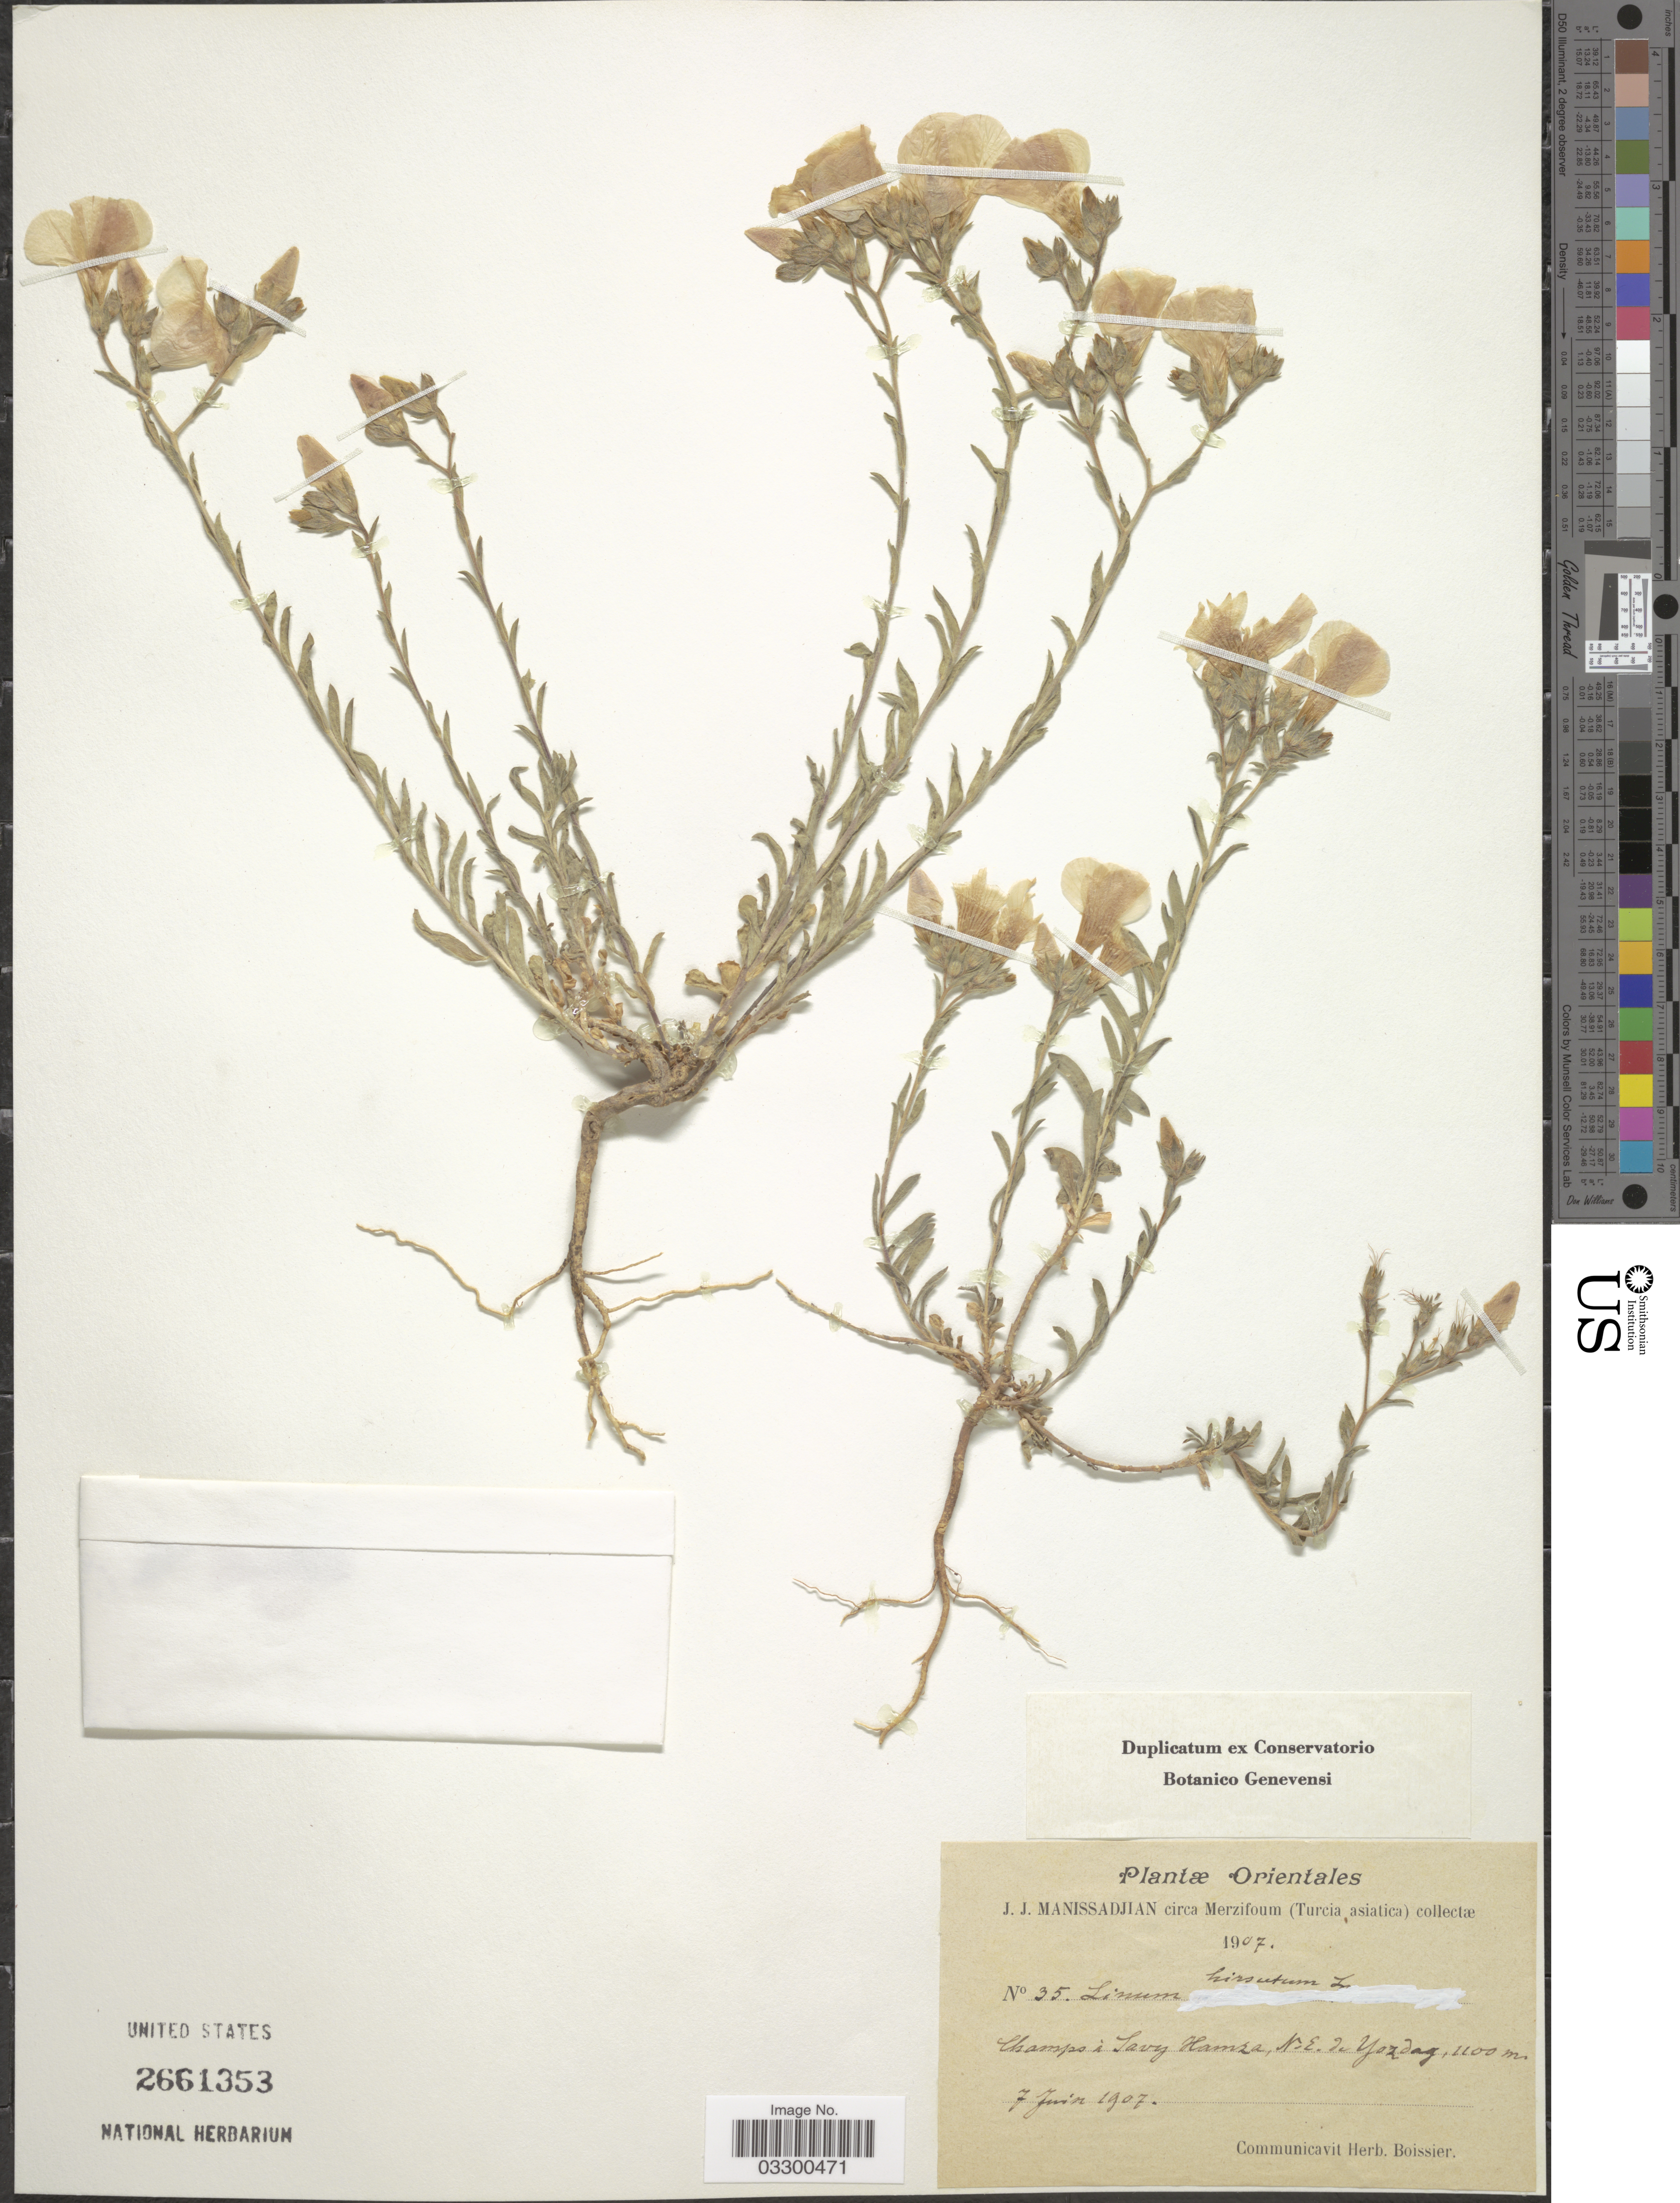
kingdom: Plantae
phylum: Tracheophyta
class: Magnoliopsida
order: Malpighiales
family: Linaceae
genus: Linum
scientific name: Linum hirsutum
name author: L.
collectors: J. Manissadjian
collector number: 35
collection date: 1907-06-07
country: Turkey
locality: Orientales. Circa Merzifoum (Turcia asiatica). [unsure placement] Champs i Savy Hamza, N.E. In Yozdag.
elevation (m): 1100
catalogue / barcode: US 2661353